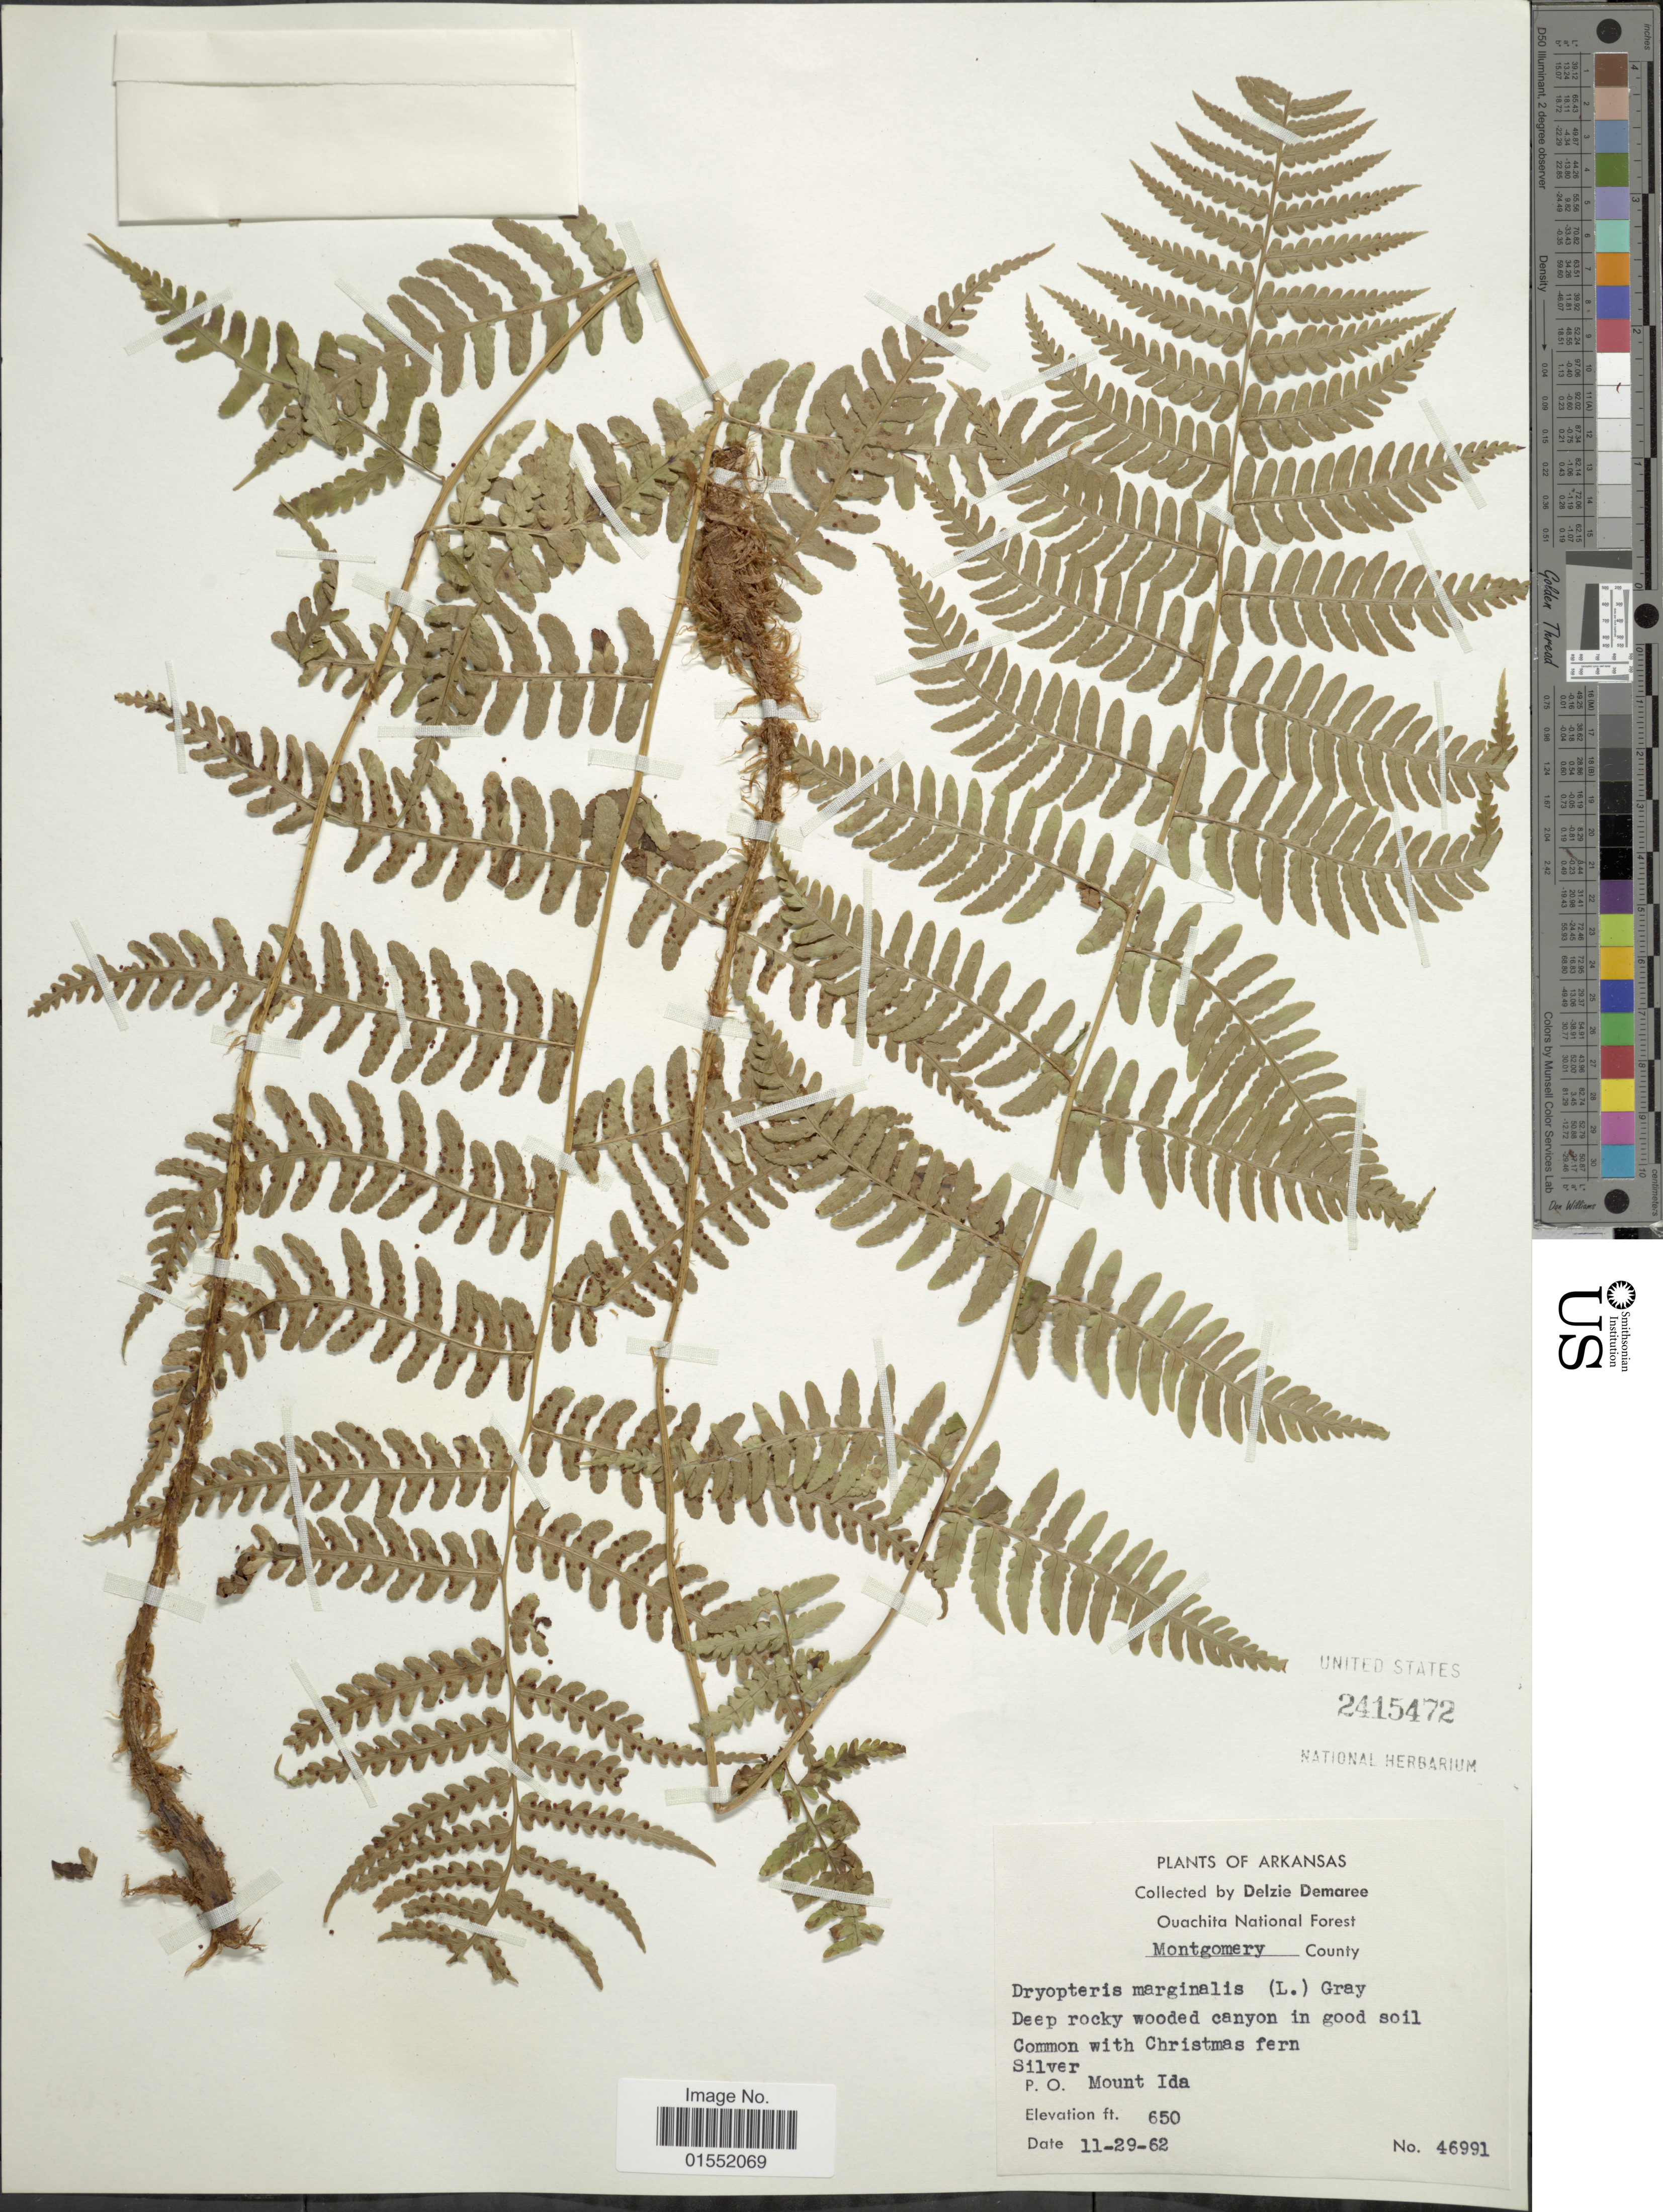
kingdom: Plantae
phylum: Tracheophyta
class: Polypodiopsida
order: Polypodiales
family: Dryopteridaceae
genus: Dryopteris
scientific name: Dryopteris marginalis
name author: (L.) A. Gray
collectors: D. Demaree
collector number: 46991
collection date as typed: Transcribed d/m/y: 29/11/62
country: United States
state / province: Arkansas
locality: Ouachita National Forest, Montgomery County, Deep rocky wooded canyon in good soil, Common with Christmas fern, Silver, P. O. Mount Ida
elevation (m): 198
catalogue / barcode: US 2415472